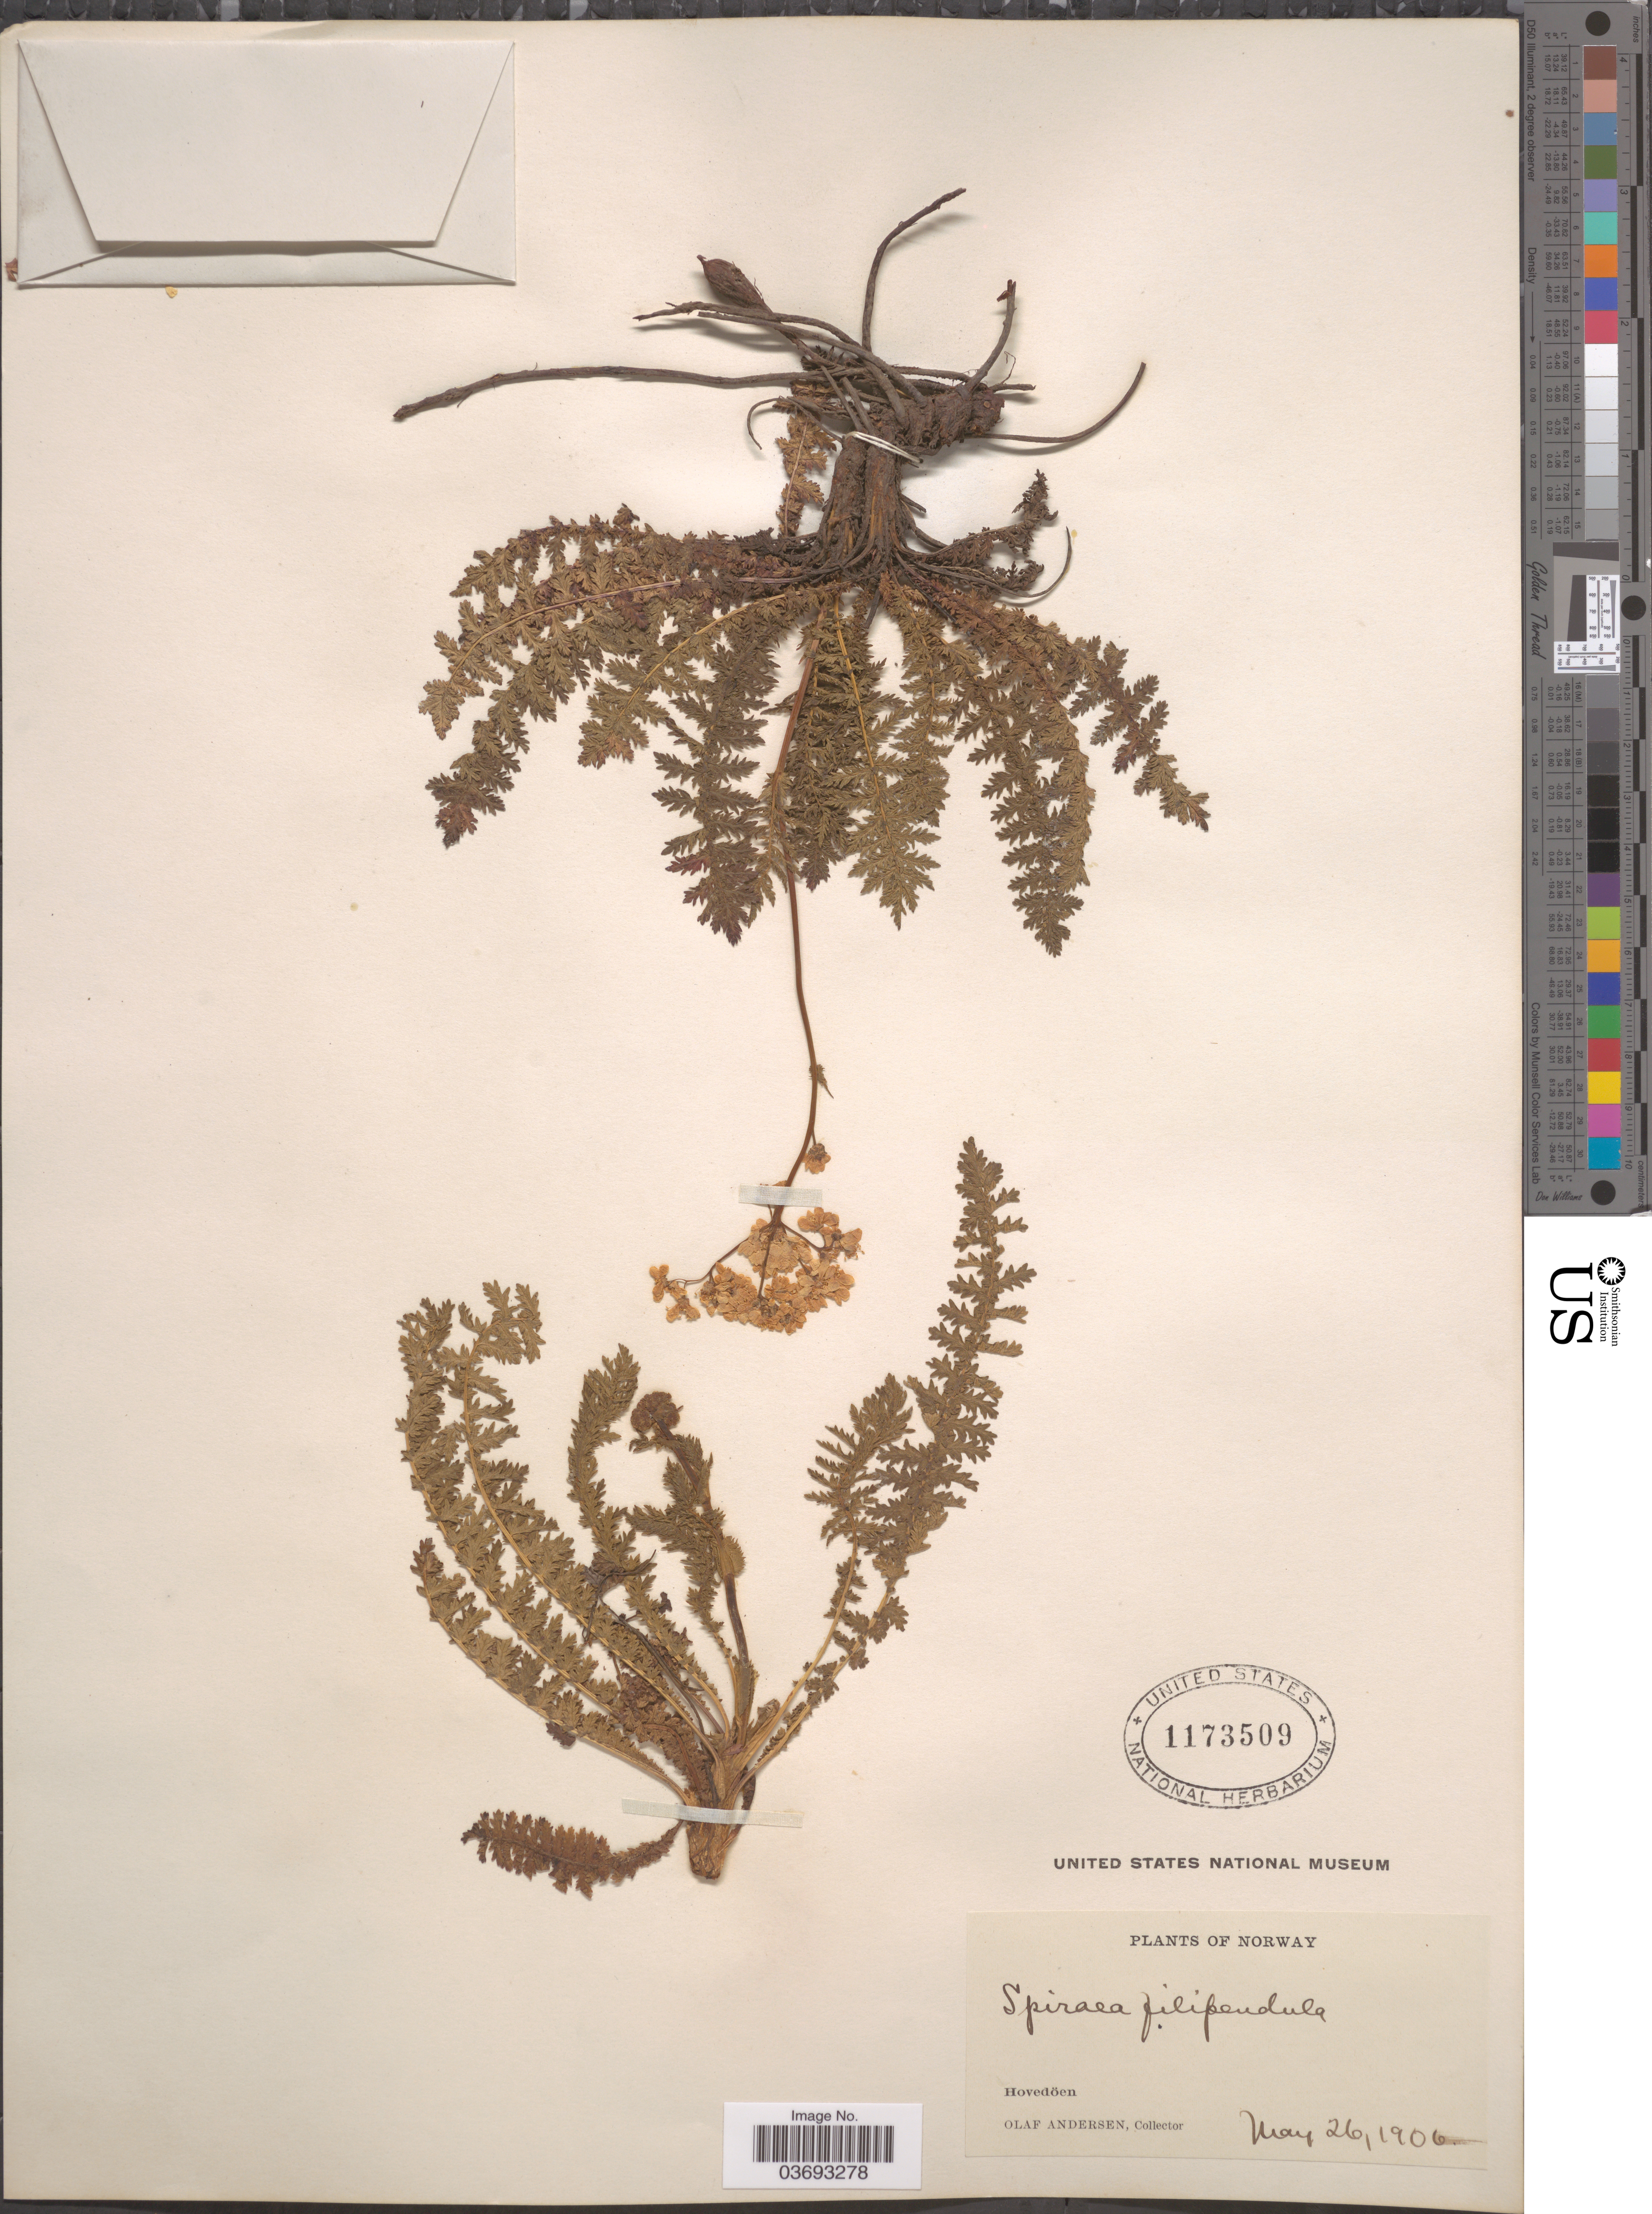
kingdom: Plantae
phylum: Tracheophyta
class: Magnoliopsida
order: Rosales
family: Rosaceae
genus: Spiraea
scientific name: Spiraea filipendula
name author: L.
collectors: O. Andersen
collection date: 1906-05-26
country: Norway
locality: Hovedöen.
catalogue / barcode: US 1173509